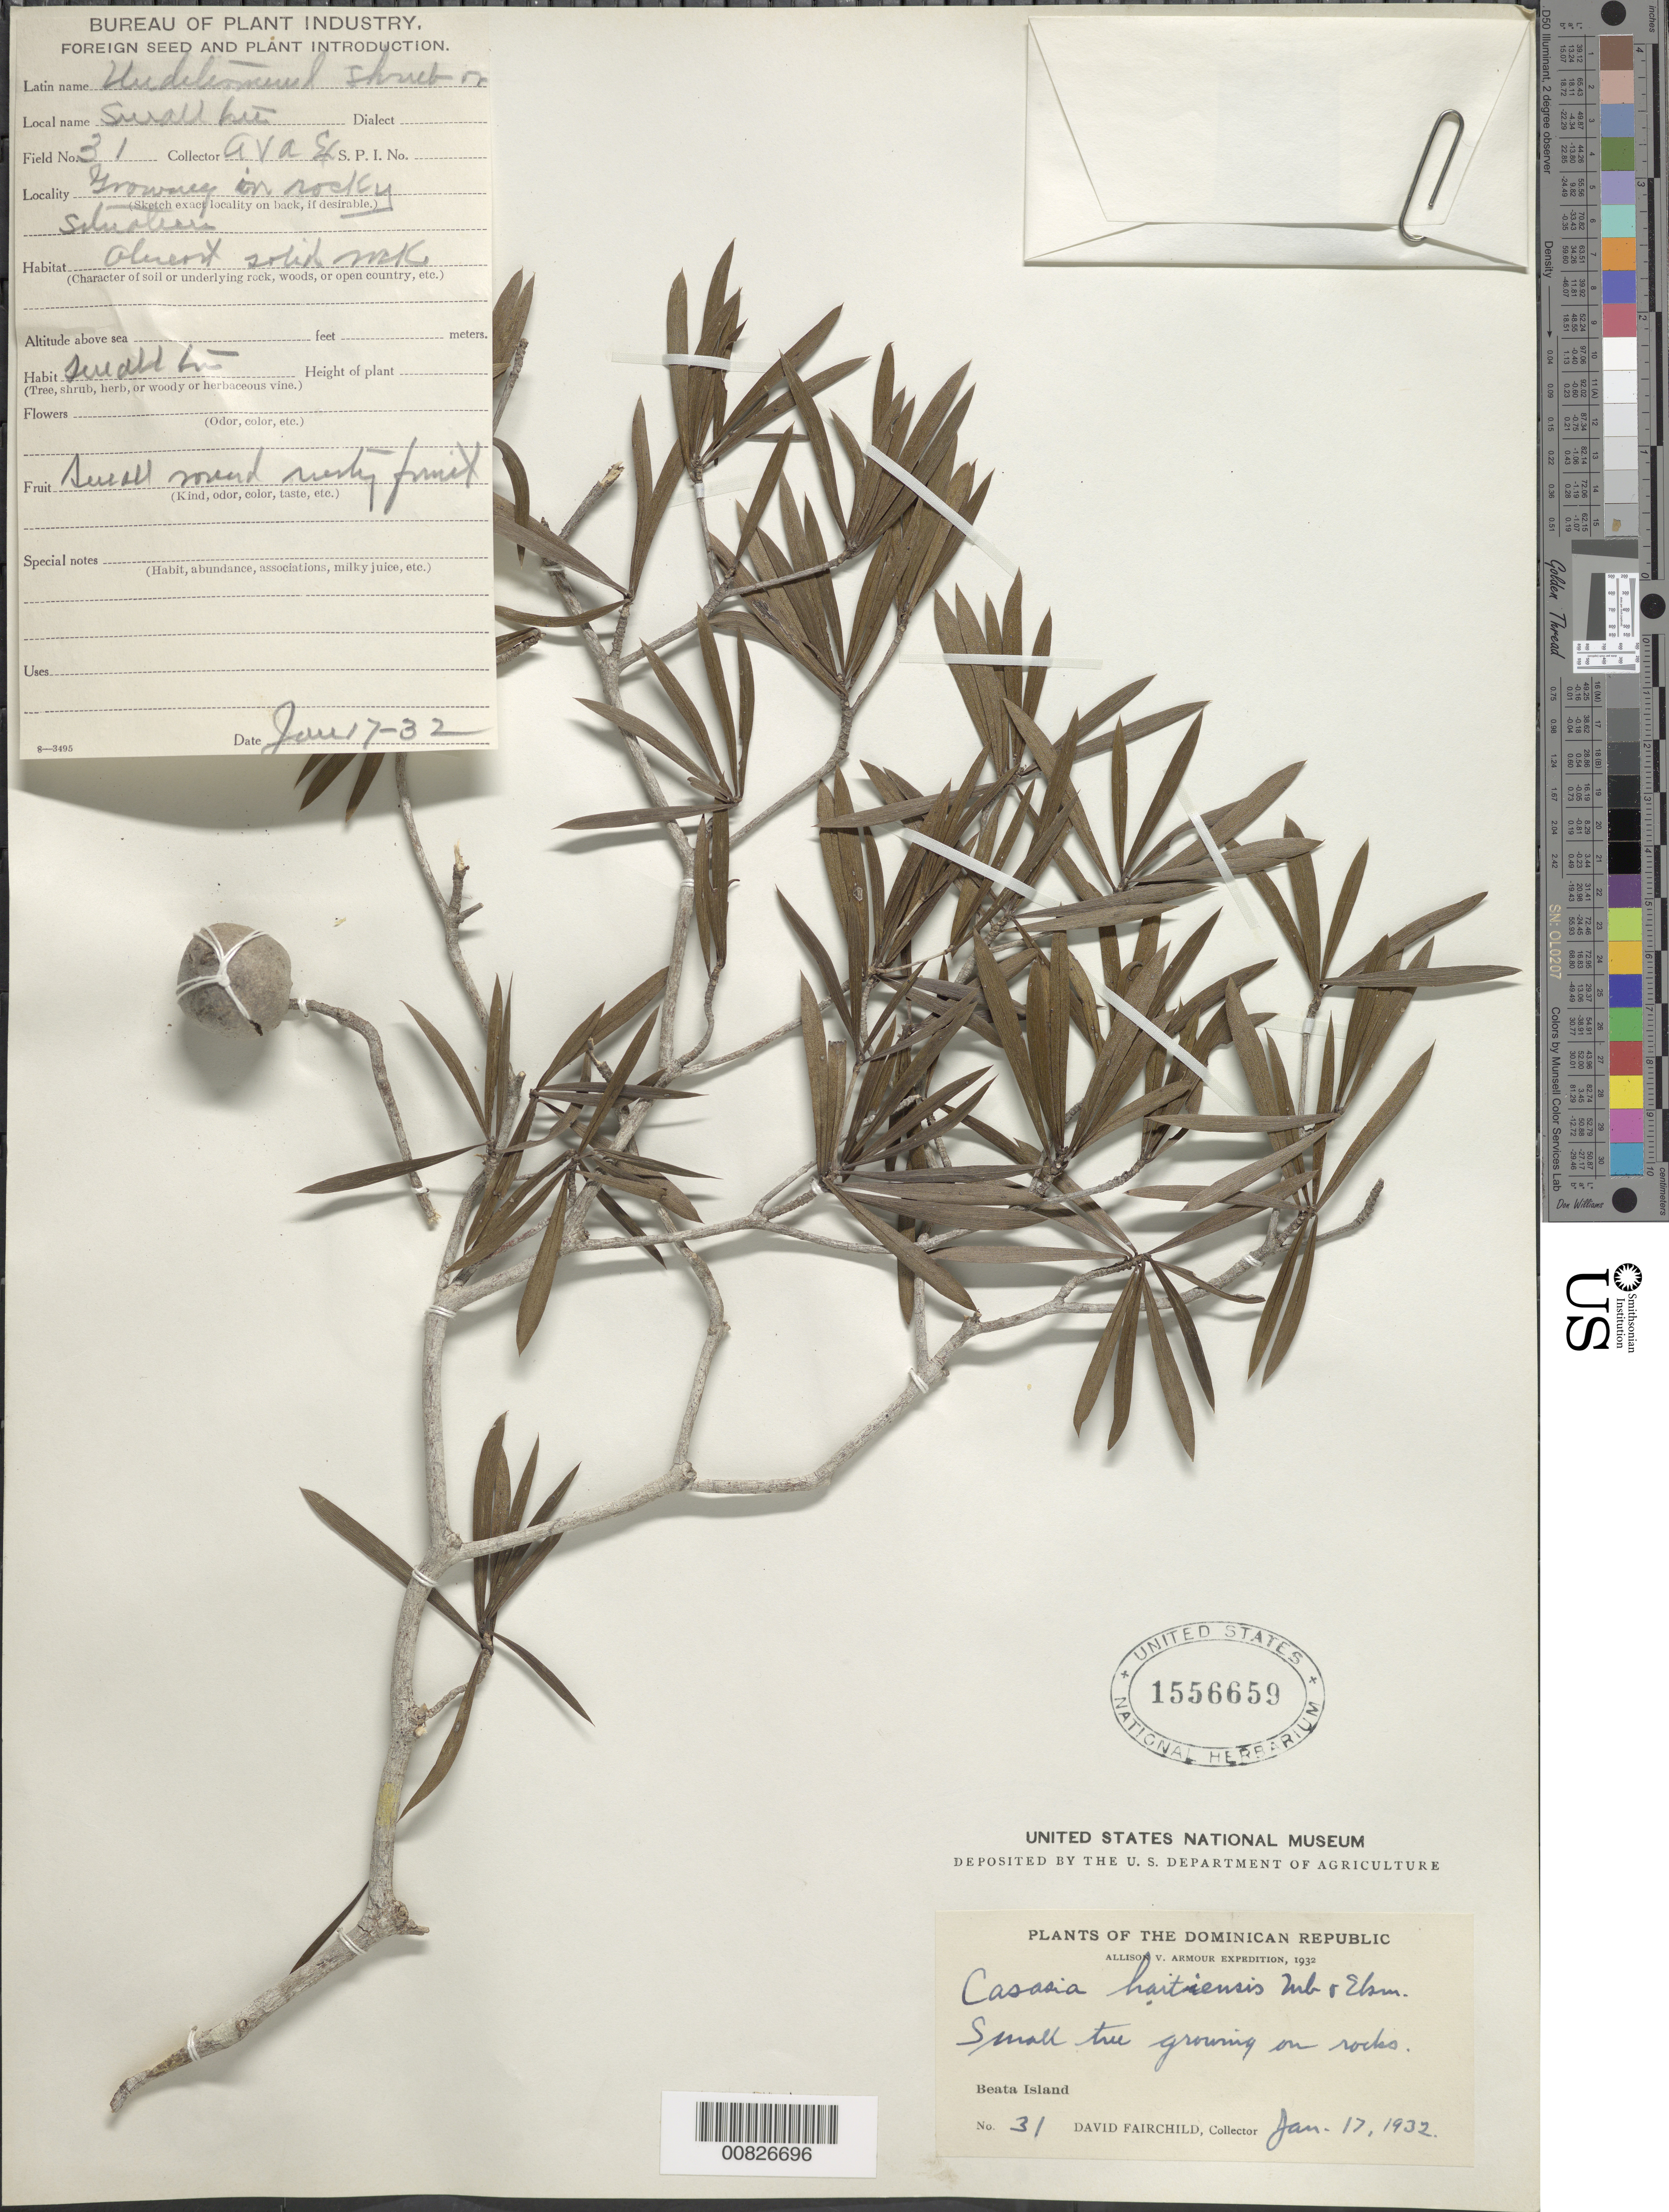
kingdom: Plantae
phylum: Tracheophyta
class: Magnoliopsida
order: Gentianales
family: Rubiaceae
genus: Casasia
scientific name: Casasia haitiensis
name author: Urb. & Ekman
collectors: D. Fairchild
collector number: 31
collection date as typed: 17 Jan 1932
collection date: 1932-01-17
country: Dominican Republic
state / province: Barahona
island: Isla Beata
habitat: Growing on rocks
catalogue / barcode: US 1556659